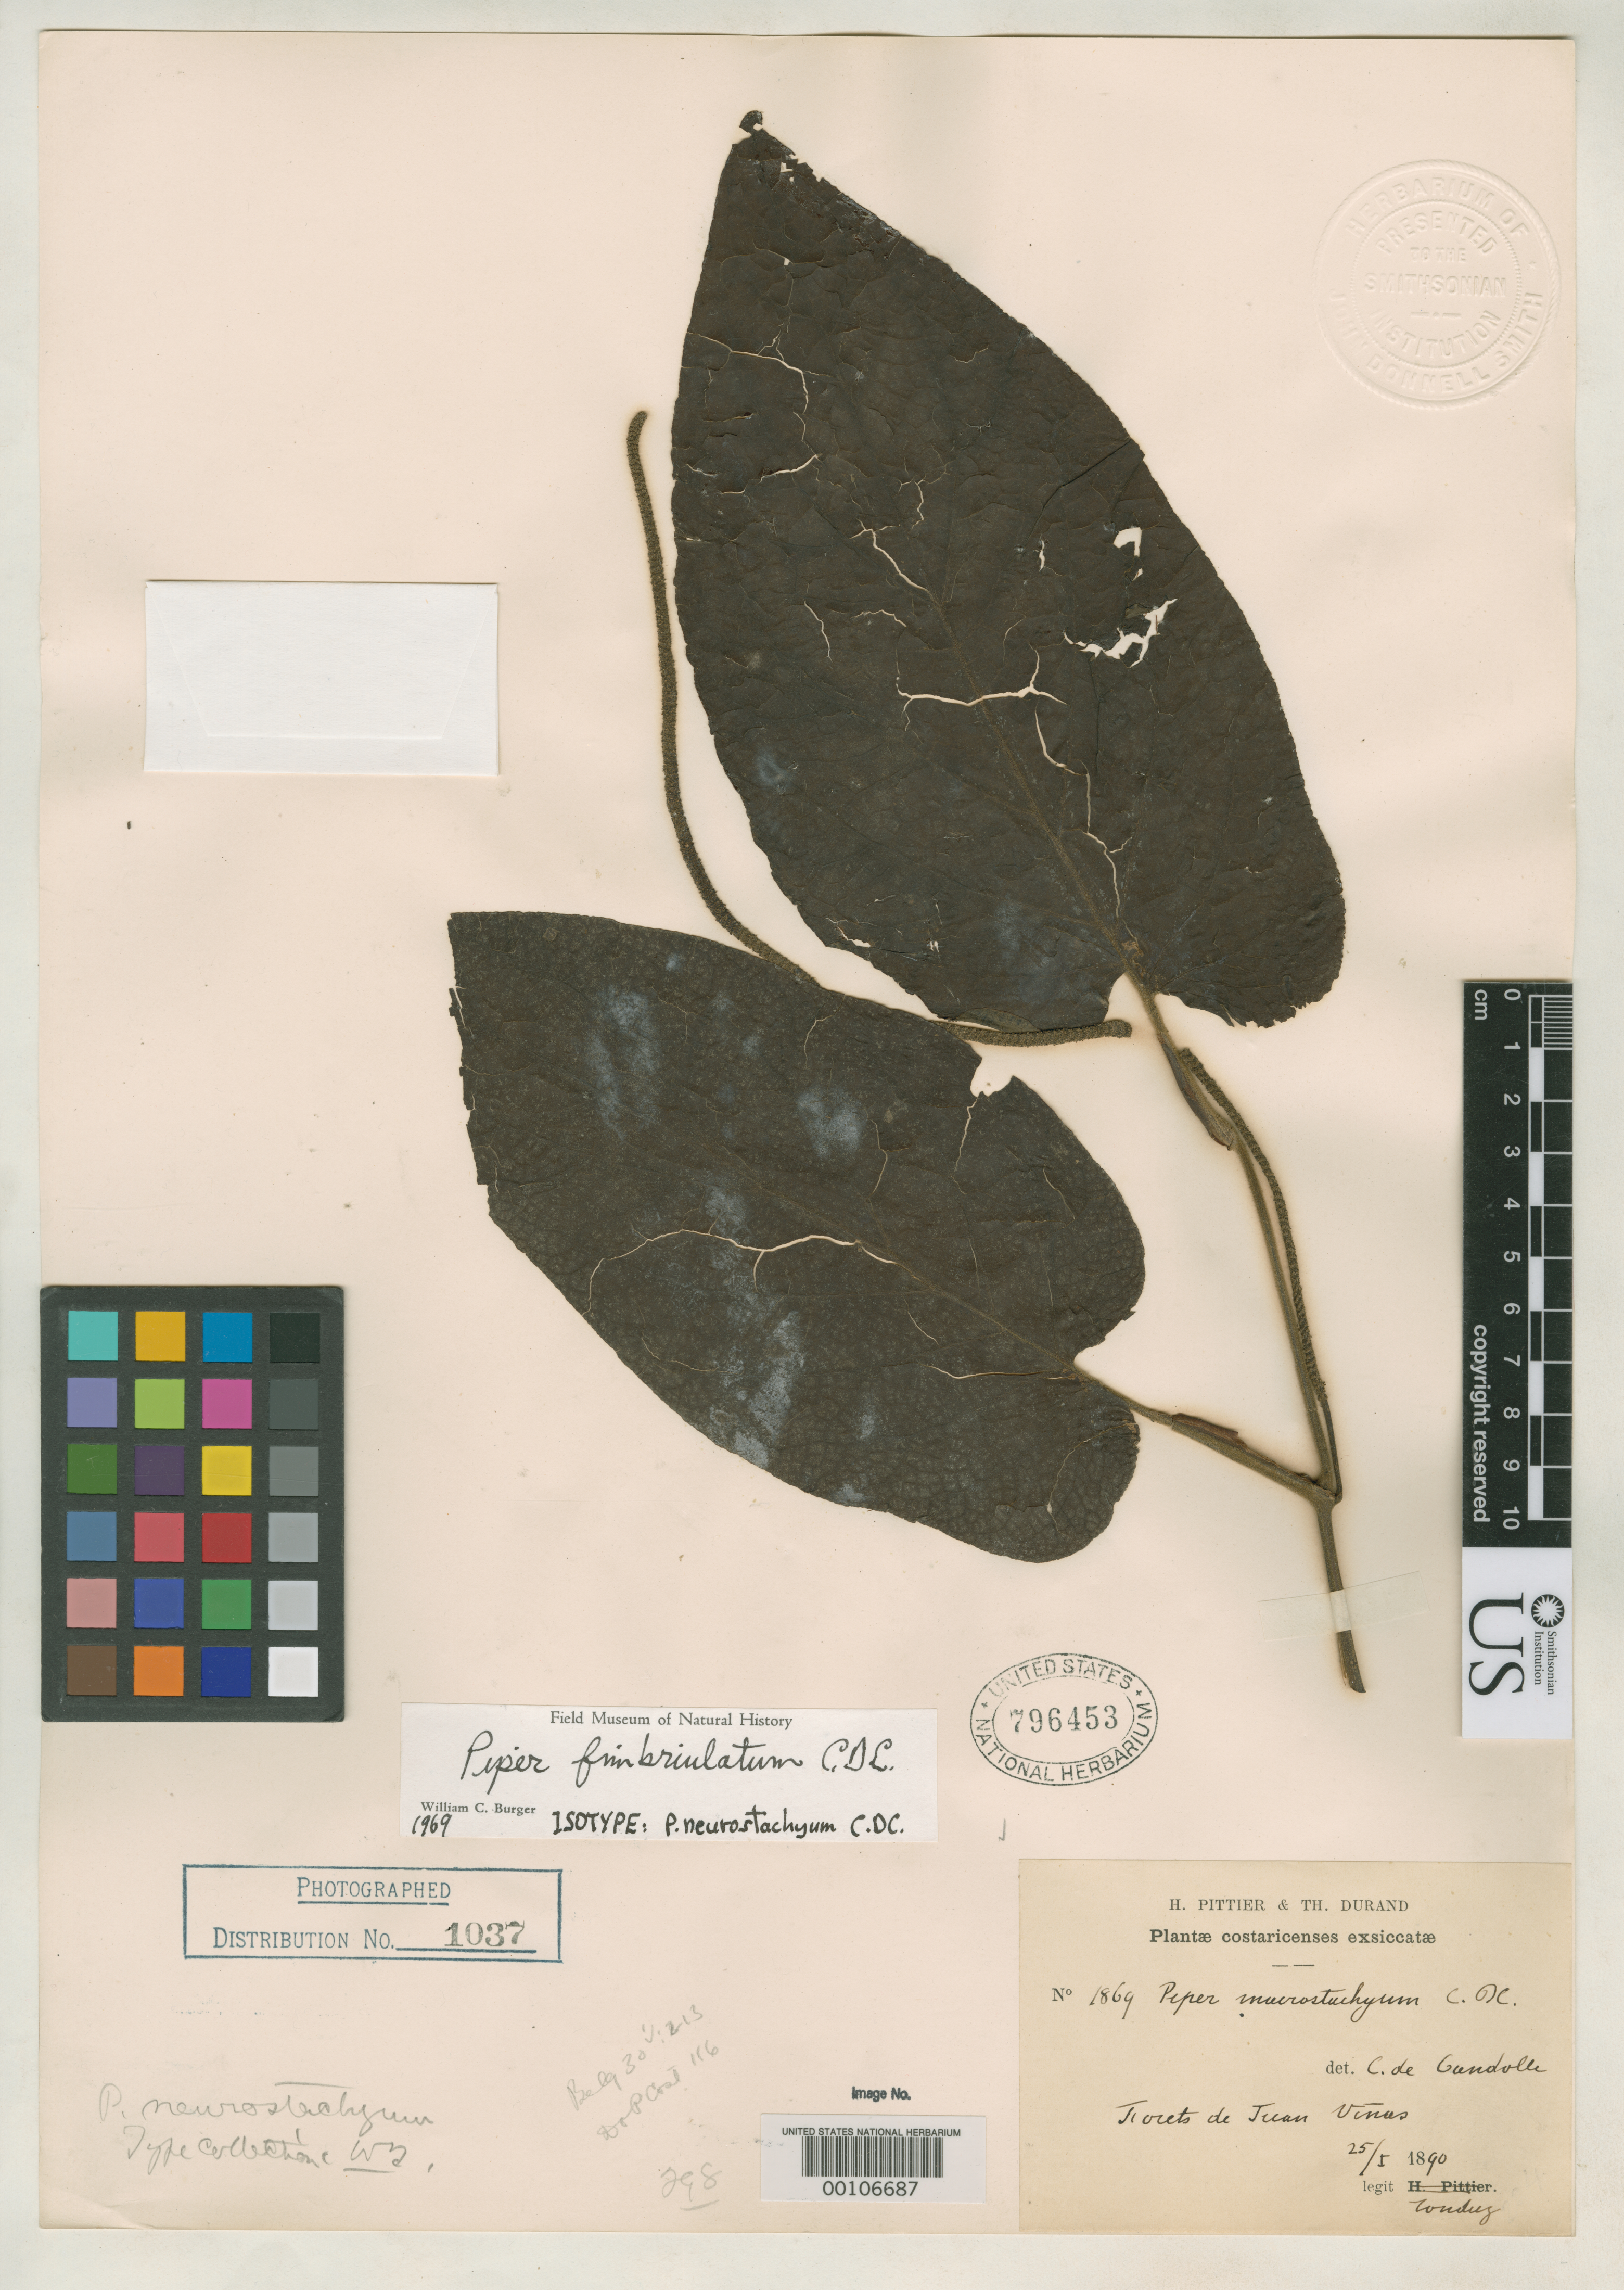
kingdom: Plantae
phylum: Tracheophyta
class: Magnoliopsida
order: Piperales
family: Piperaceae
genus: Piper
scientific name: Piper neurostachyum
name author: C. DC.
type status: Isotype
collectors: H. F. Pittier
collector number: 1869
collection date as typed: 25 Jan 1890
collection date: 1890-01-25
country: Costa Rica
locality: Juan Vinas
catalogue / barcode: US 796453